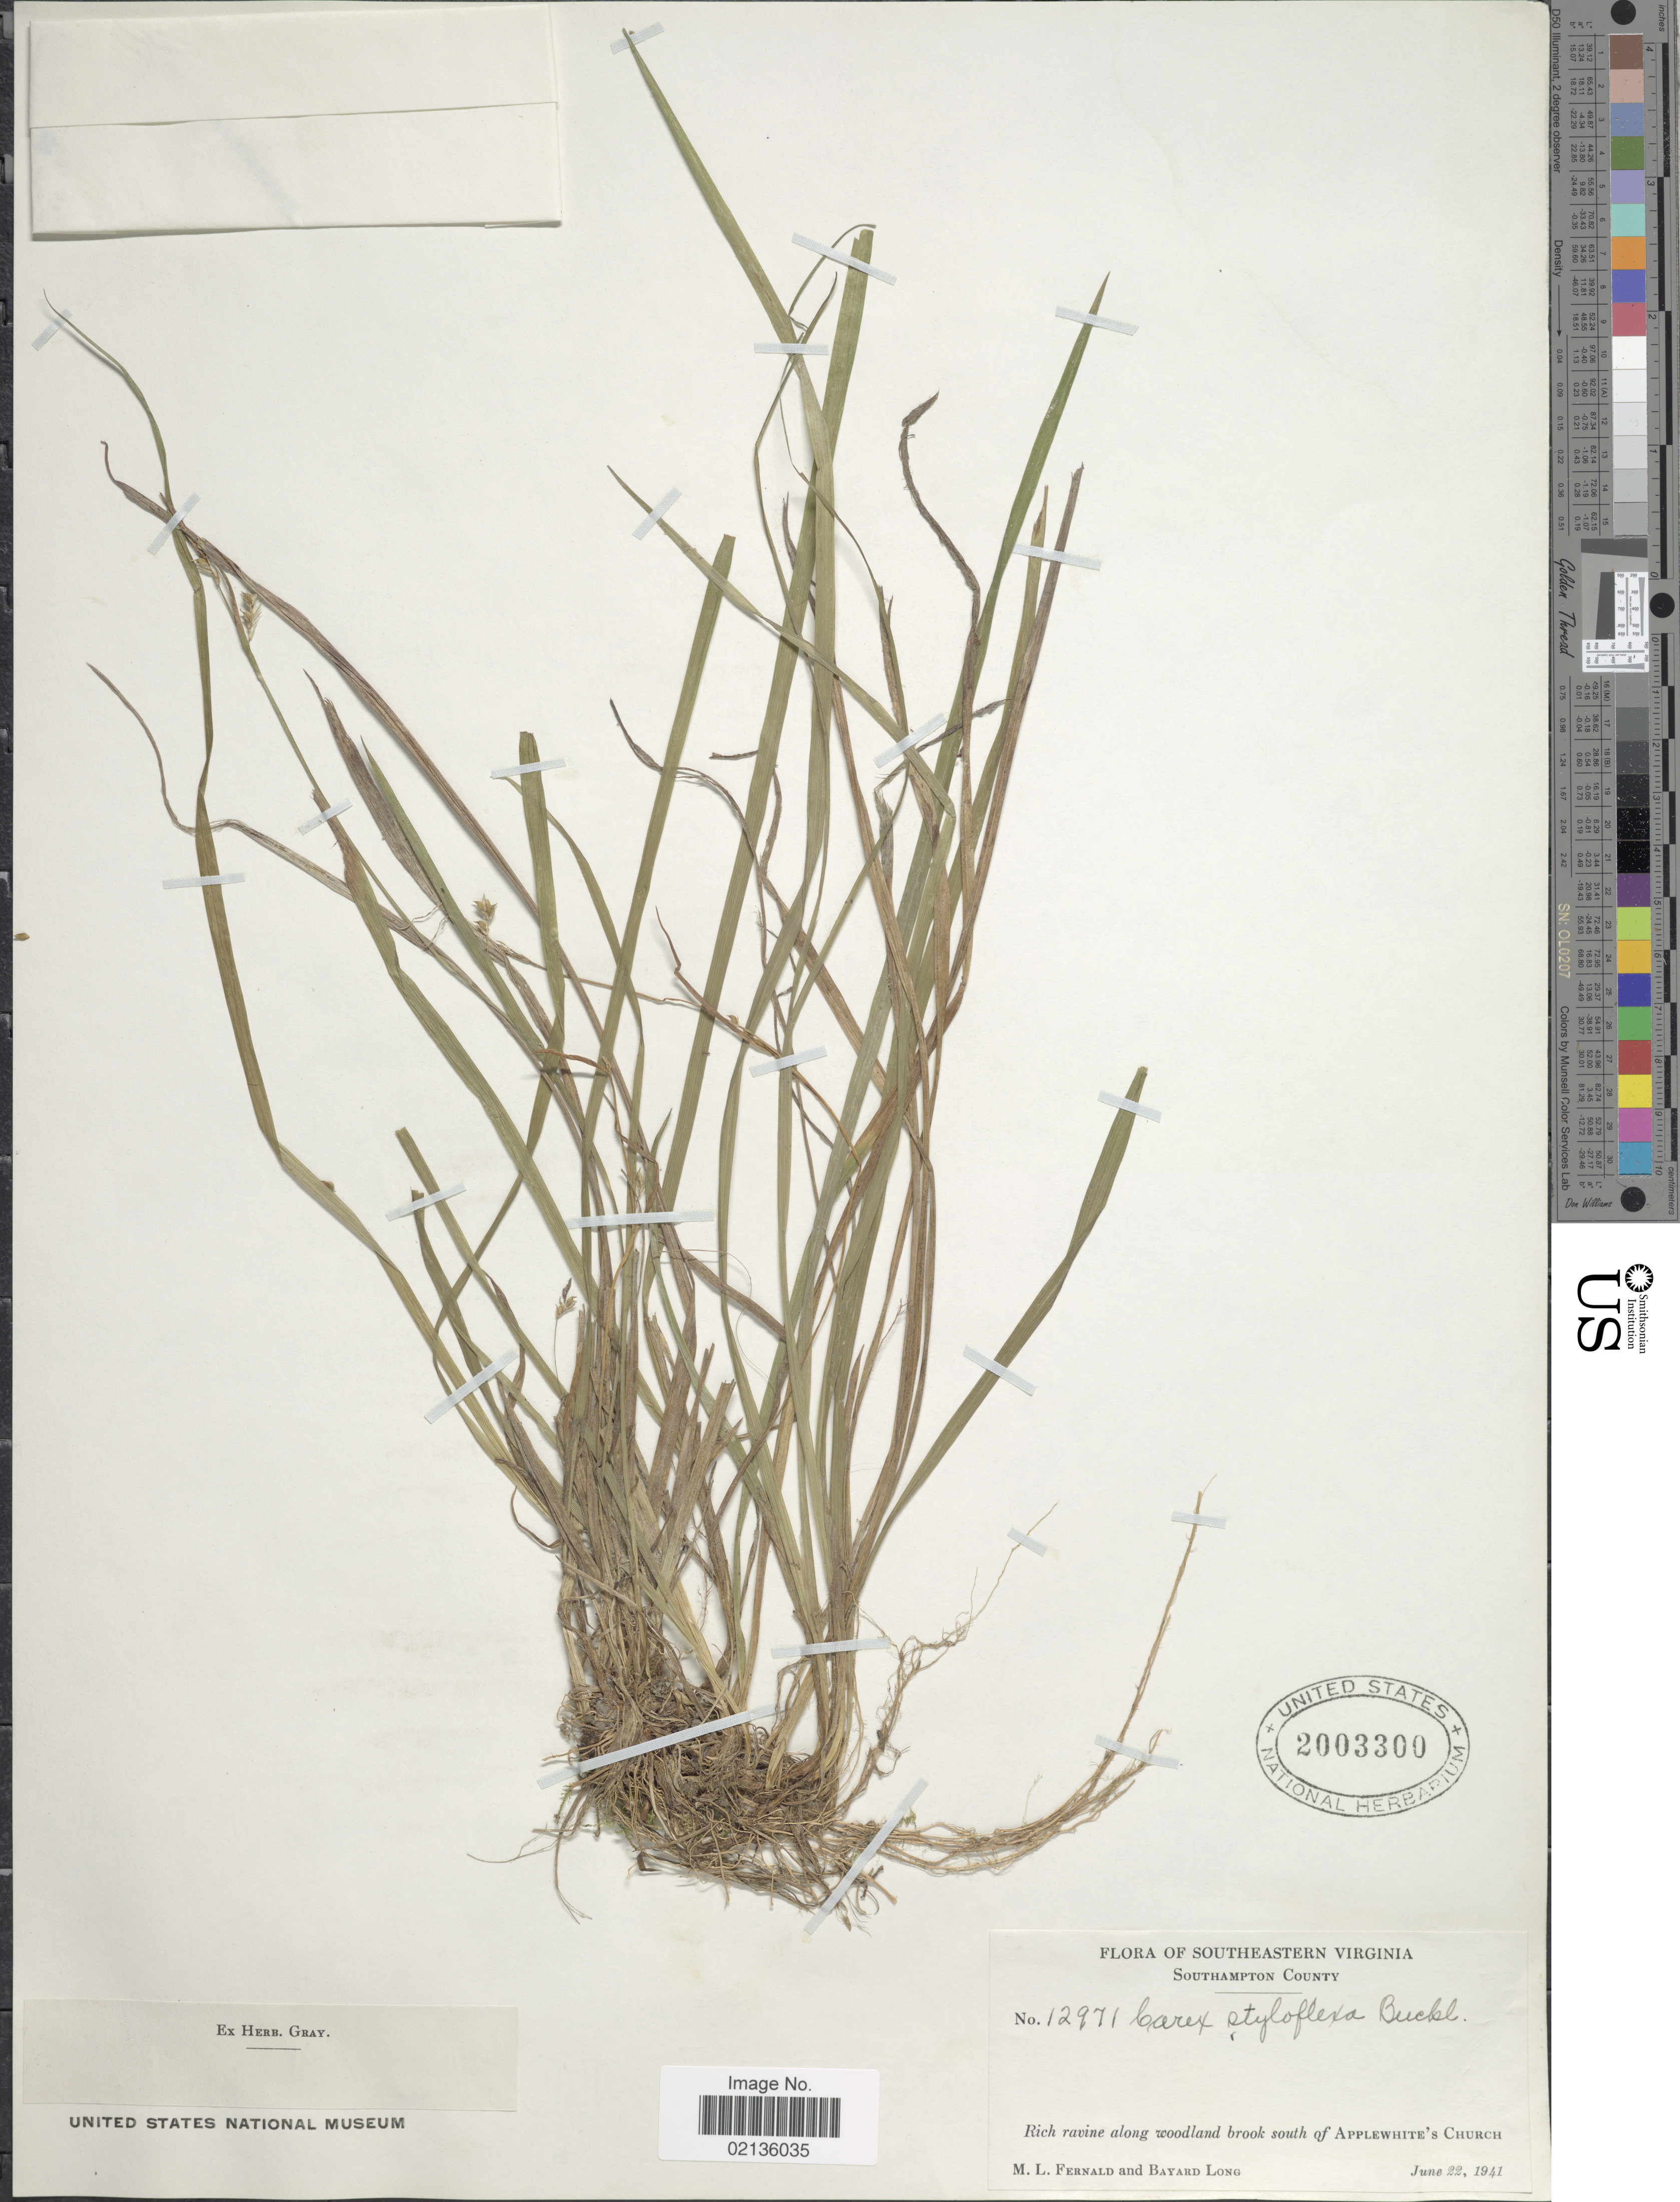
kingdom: Plantae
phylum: Tracheophyta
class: Liliopsida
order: Poales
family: Cyperaceae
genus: Carex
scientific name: Carex styloflexa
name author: Buckley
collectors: M. L. Fernald & B. Long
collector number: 12971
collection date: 1941-06-22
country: United States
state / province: Virginia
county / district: Southampton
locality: Southeastern Virginia, Southampton County, Rich ravine along woodland brook south of Applewhite's Church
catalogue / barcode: US 2003300